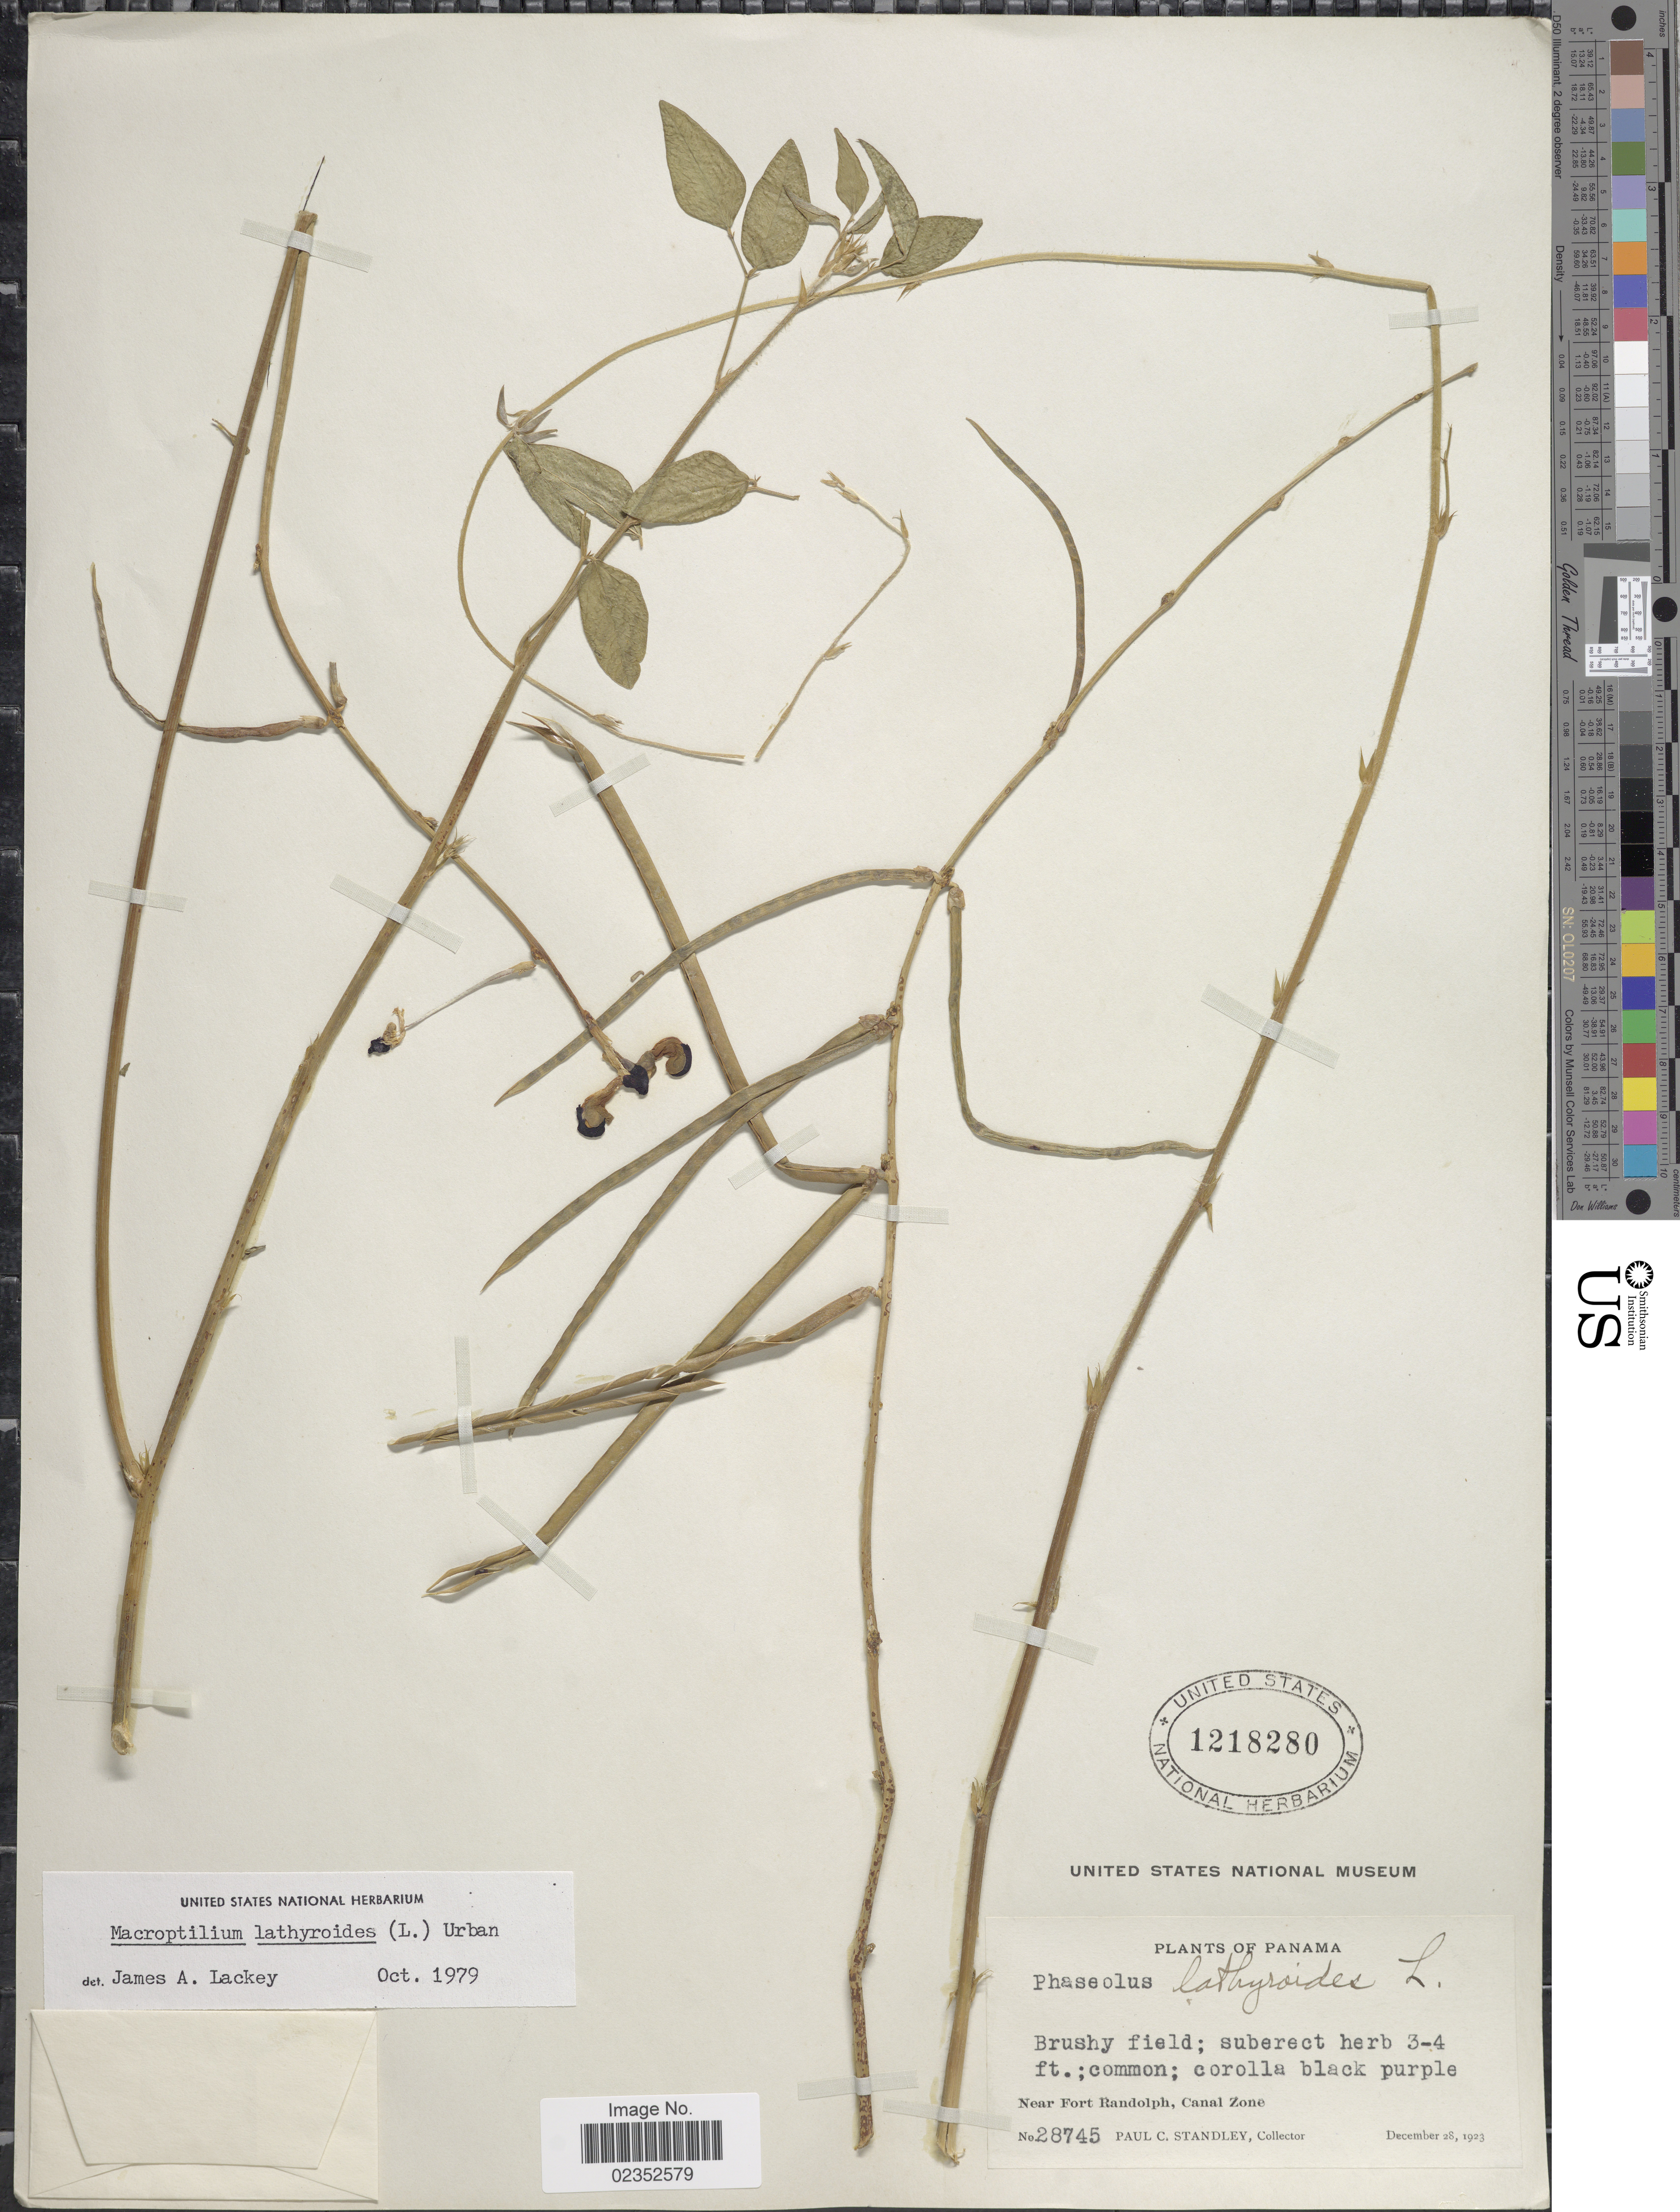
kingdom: Plantae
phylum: Tracheophyta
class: Magnoliopsida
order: Fabales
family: Fabaceae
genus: Macroptilium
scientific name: Macroptilium lathyroides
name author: (L.) Urb.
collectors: P. C. Standley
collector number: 28745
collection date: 1923-12-28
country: Panama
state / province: Colón / Panamá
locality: Near Fort Randolph, Canal Zone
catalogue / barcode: US 1218280